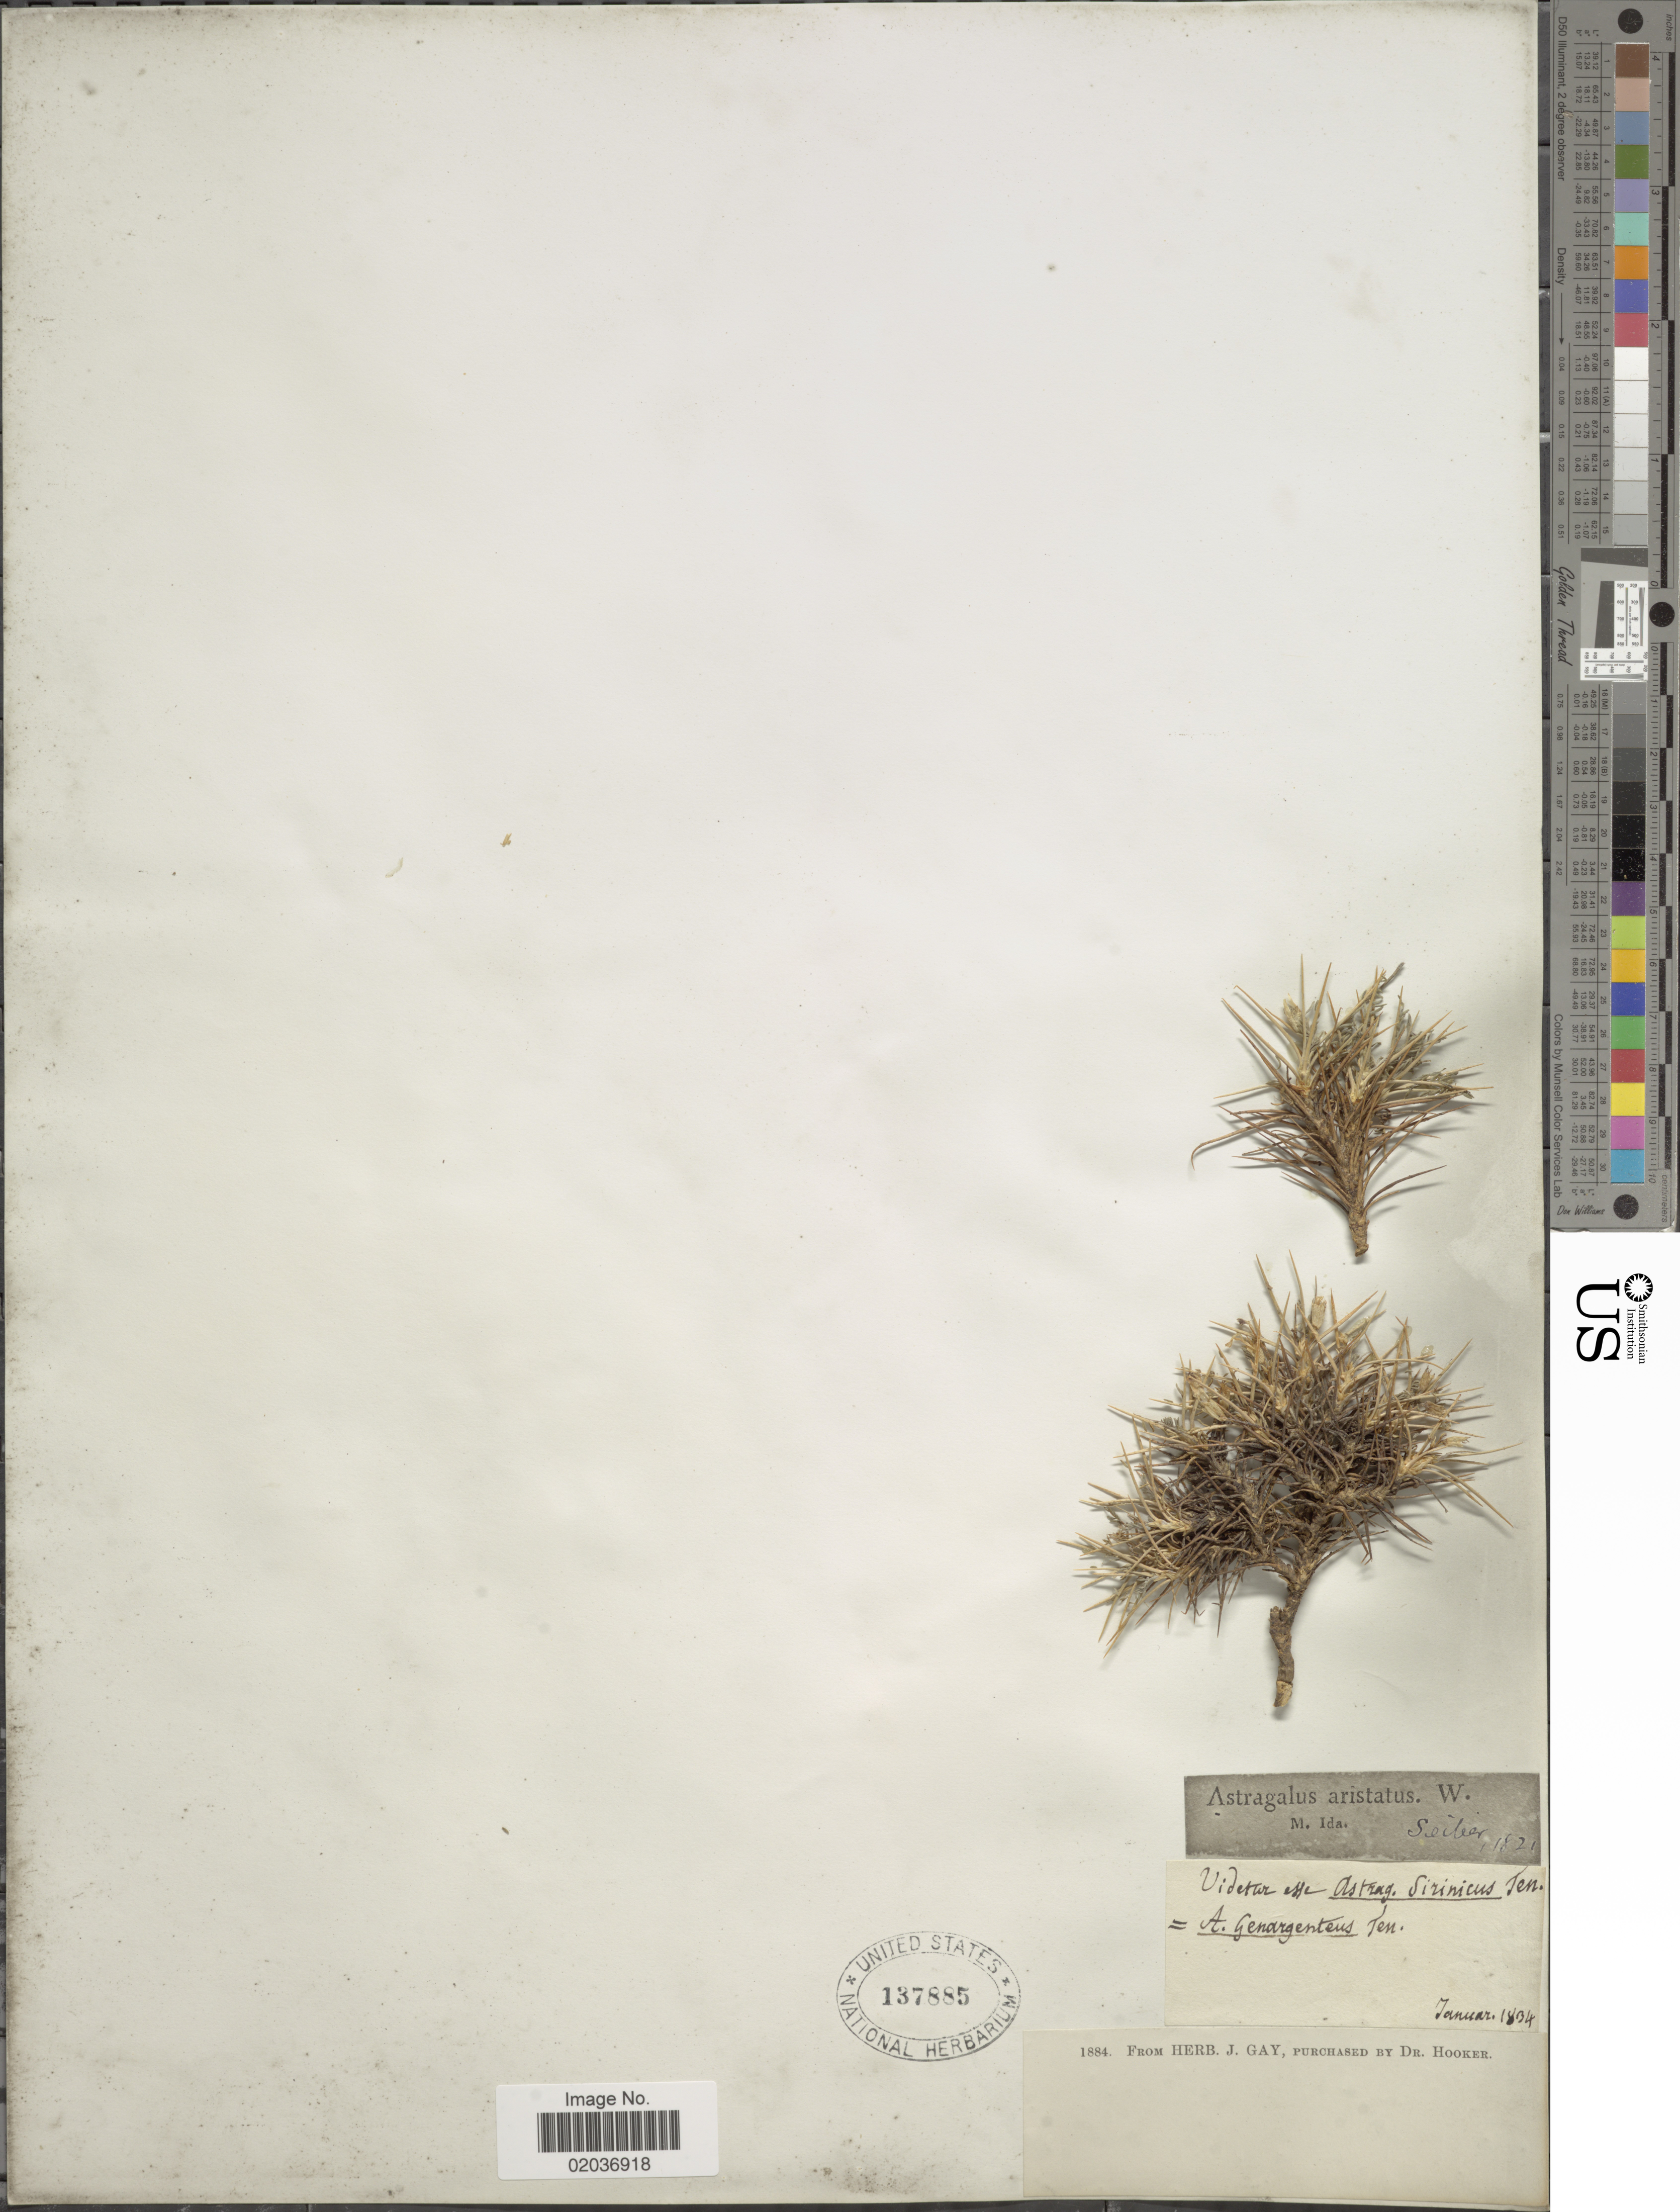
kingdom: Plantae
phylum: Tracheophyta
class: Magnoliopsida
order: Fabales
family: Fabaceae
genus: Astragalus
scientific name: Astragalus aristatus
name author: L'Hér.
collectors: -. Seiber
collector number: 1821?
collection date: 1834-01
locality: M. Ida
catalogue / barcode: US 137885